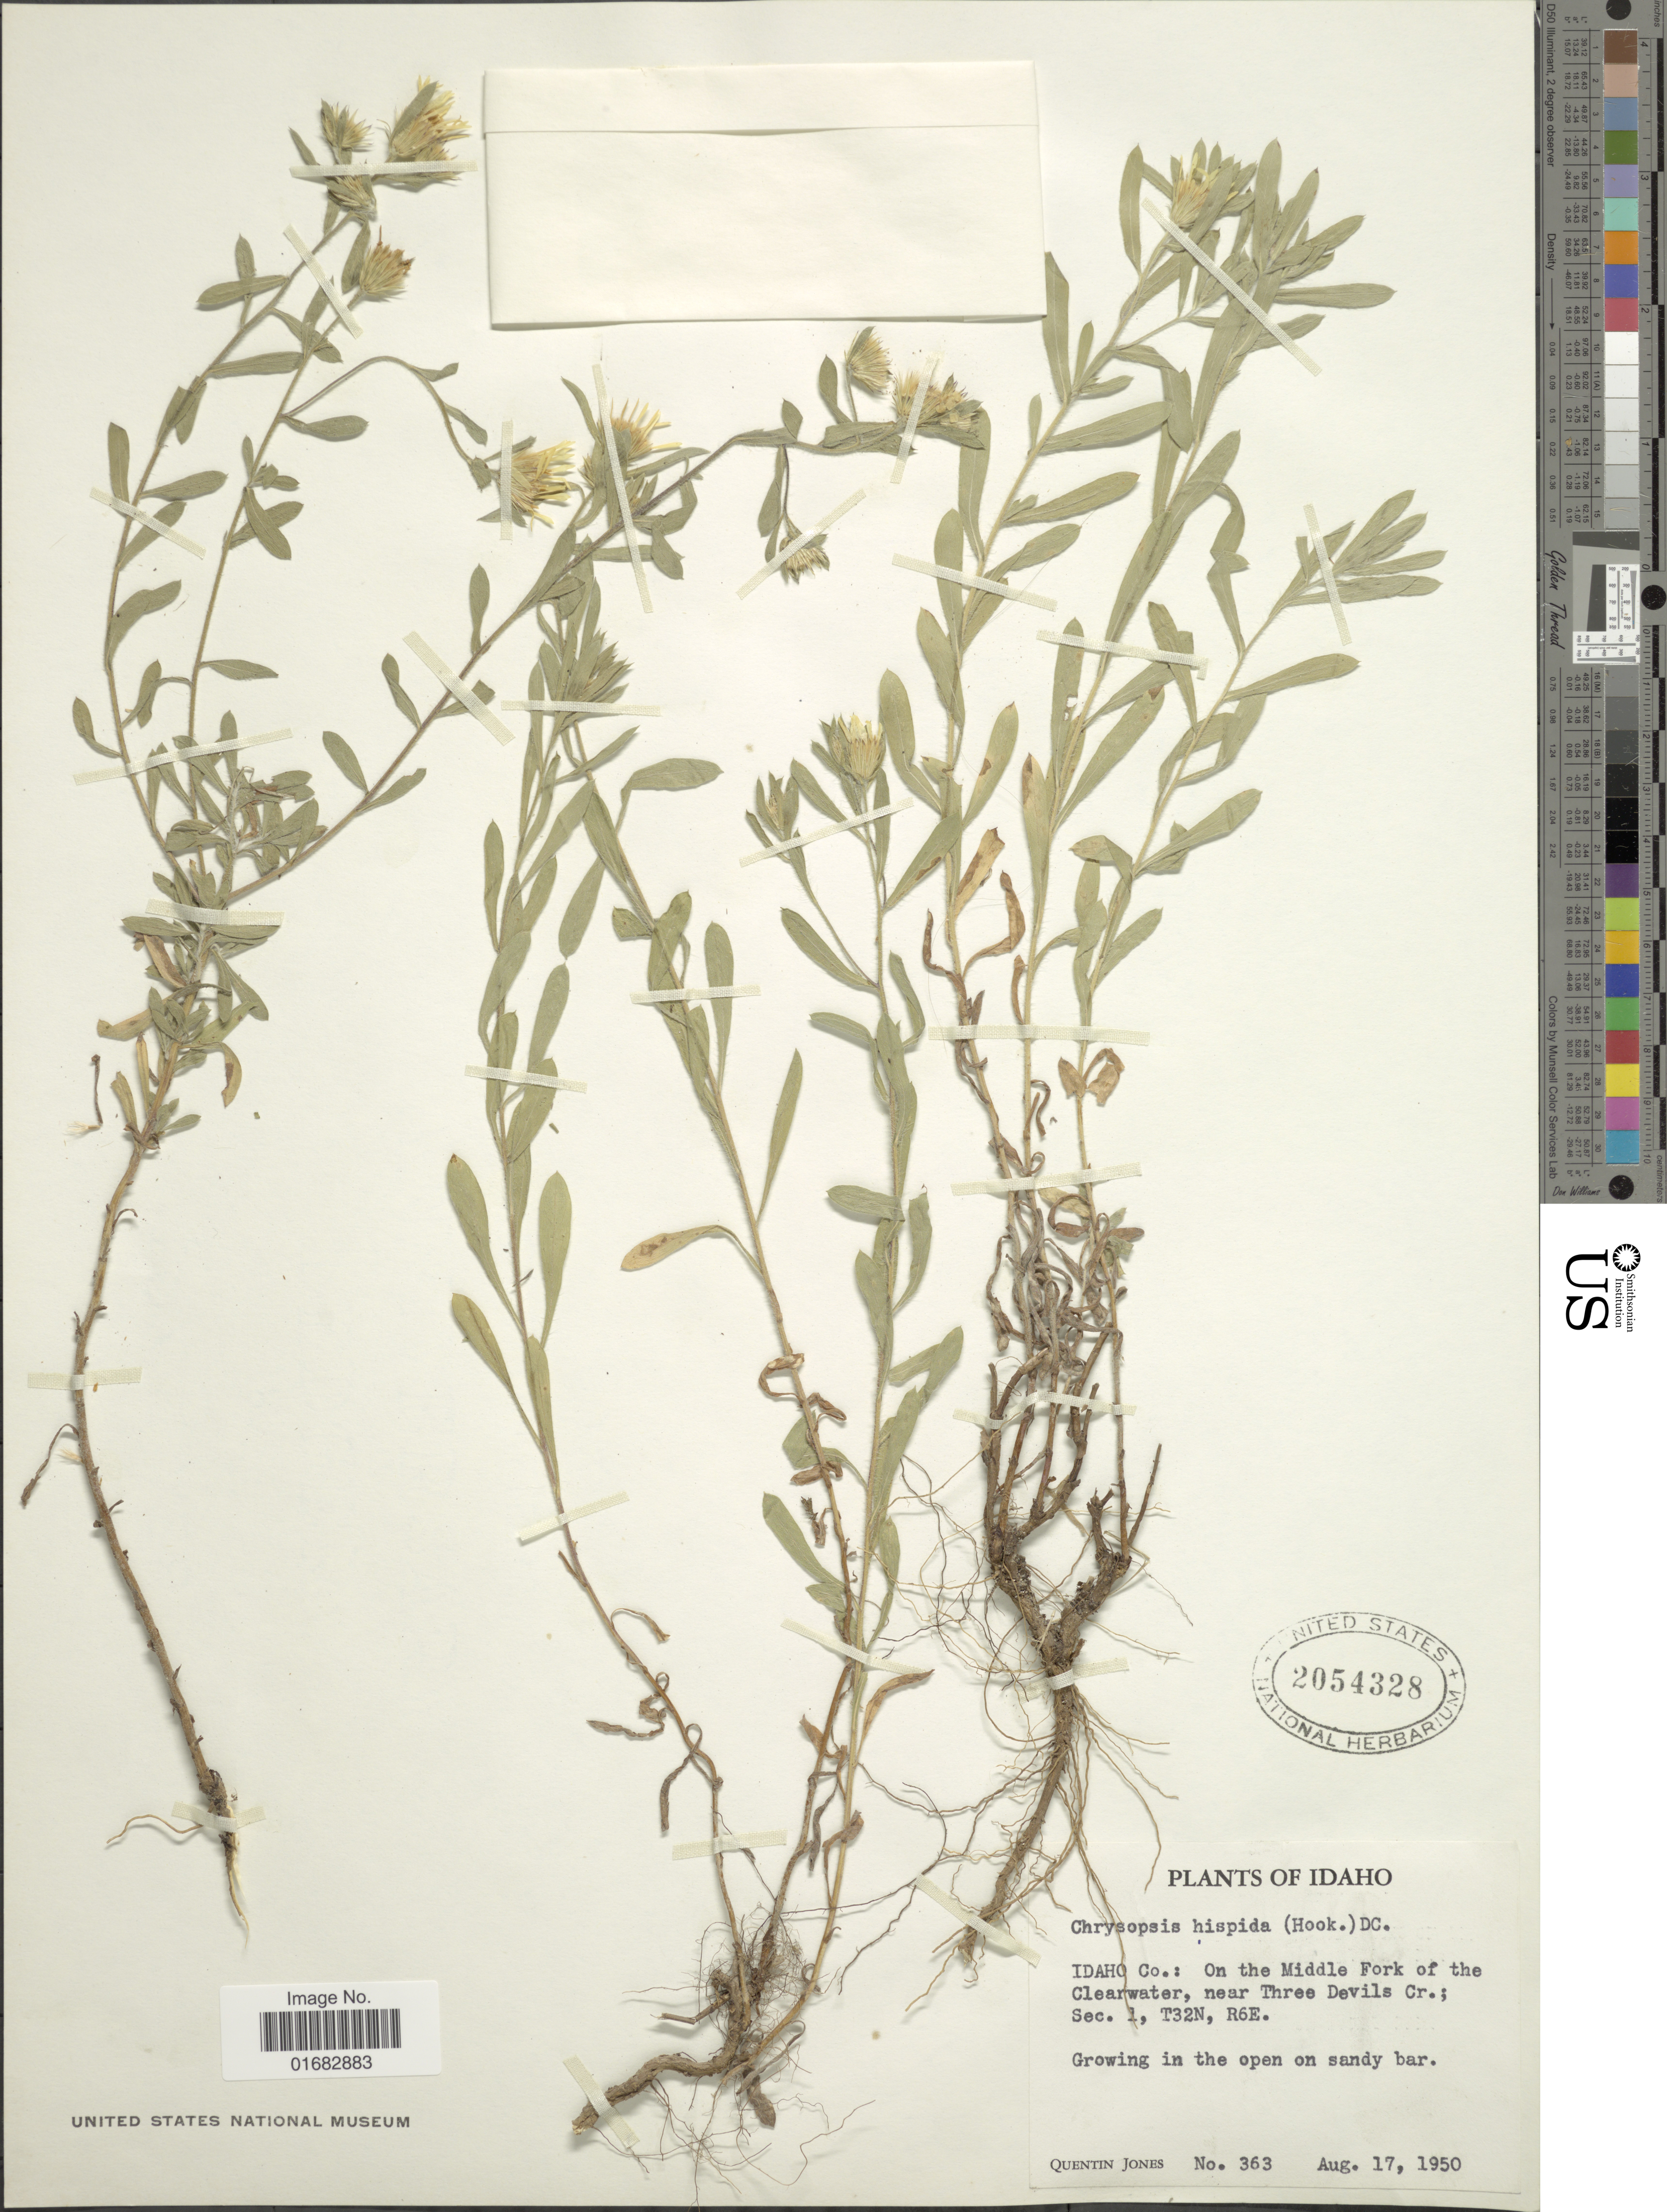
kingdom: Plantae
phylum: Tracheophyta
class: Magnoliopsida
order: Asterales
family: Asteraceae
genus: Heterotheca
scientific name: Heterotheca villosa var. hispida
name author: (Hook.) V.L. Harms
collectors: Q. Jones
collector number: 363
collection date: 1950-08-17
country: United States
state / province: Idaho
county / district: Idaho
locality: On the Middle Fork of the Clearwater, near Three Devils Cr.; Sec. 1, T32N, R6E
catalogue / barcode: US 2054328